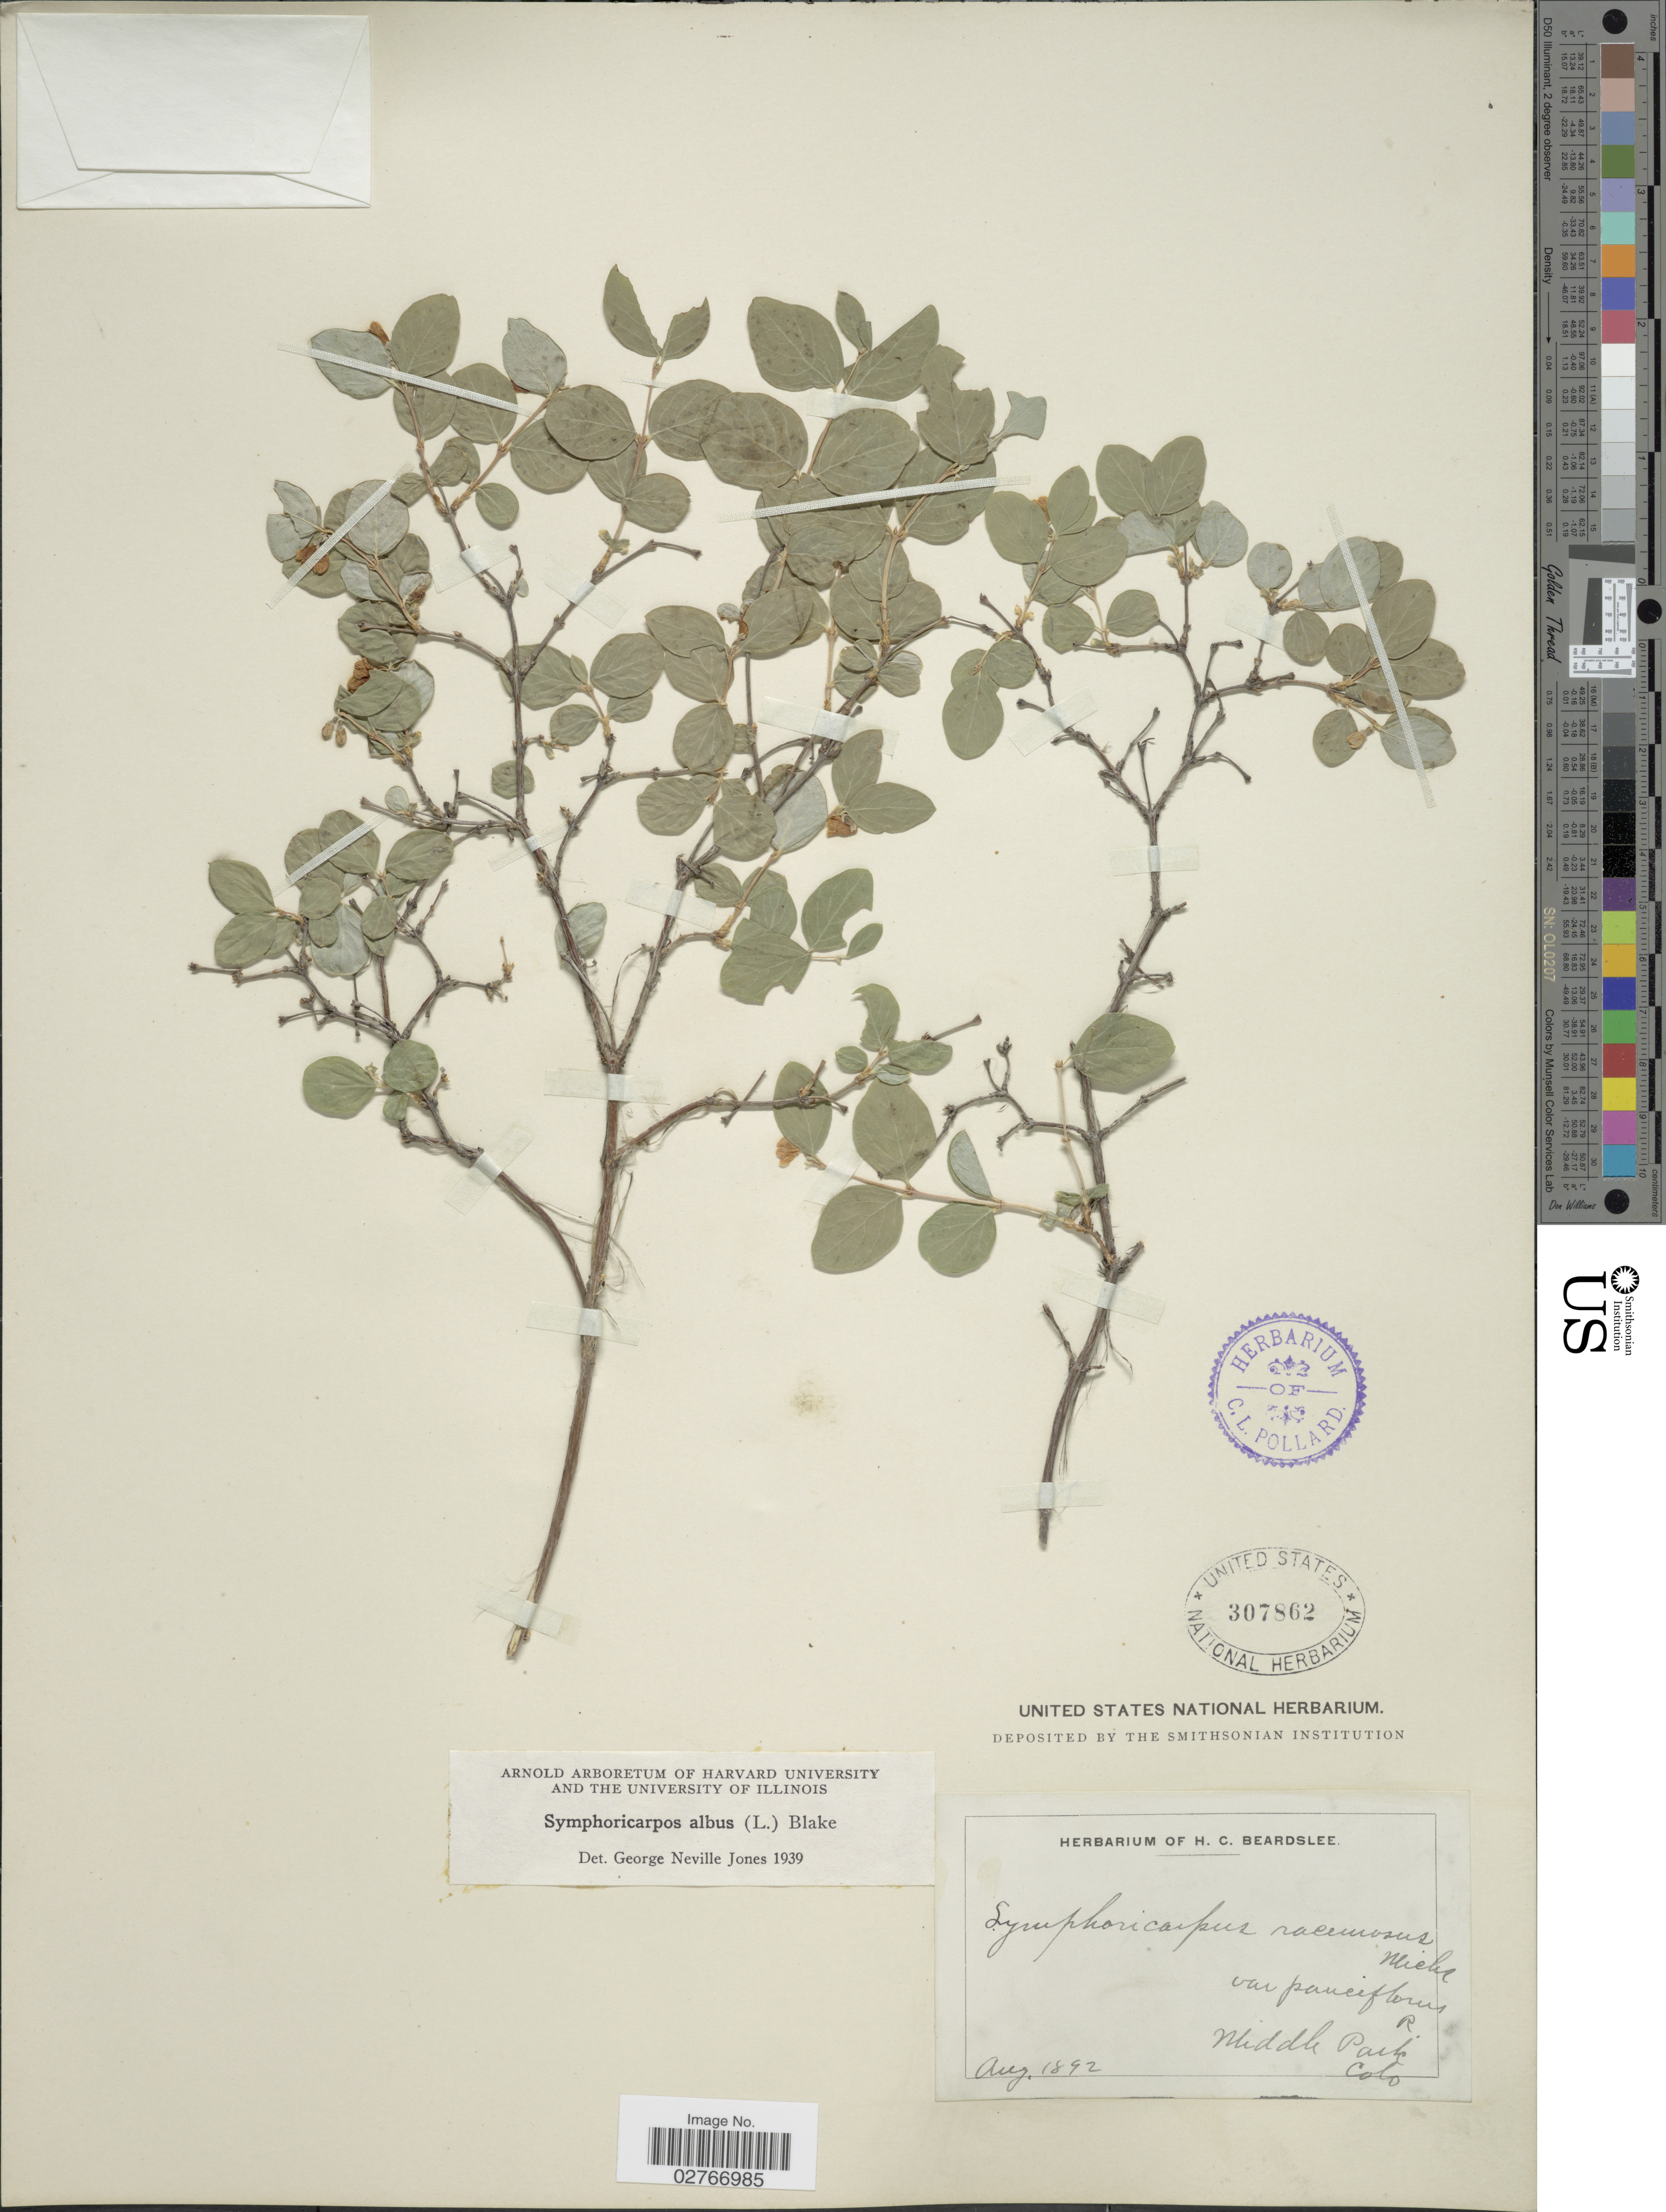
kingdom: Plantae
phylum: Tracheophyta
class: Magnoliopsida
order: Dipsacales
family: Caprifoliaceae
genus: Symphoricarpos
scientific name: Symphoricarpos albus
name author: (L.) S.F. Blake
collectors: ex herb. H. C. Beardslee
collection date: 1892-08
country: United States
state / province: Colorado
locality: Middle Park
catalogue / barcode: US 307862